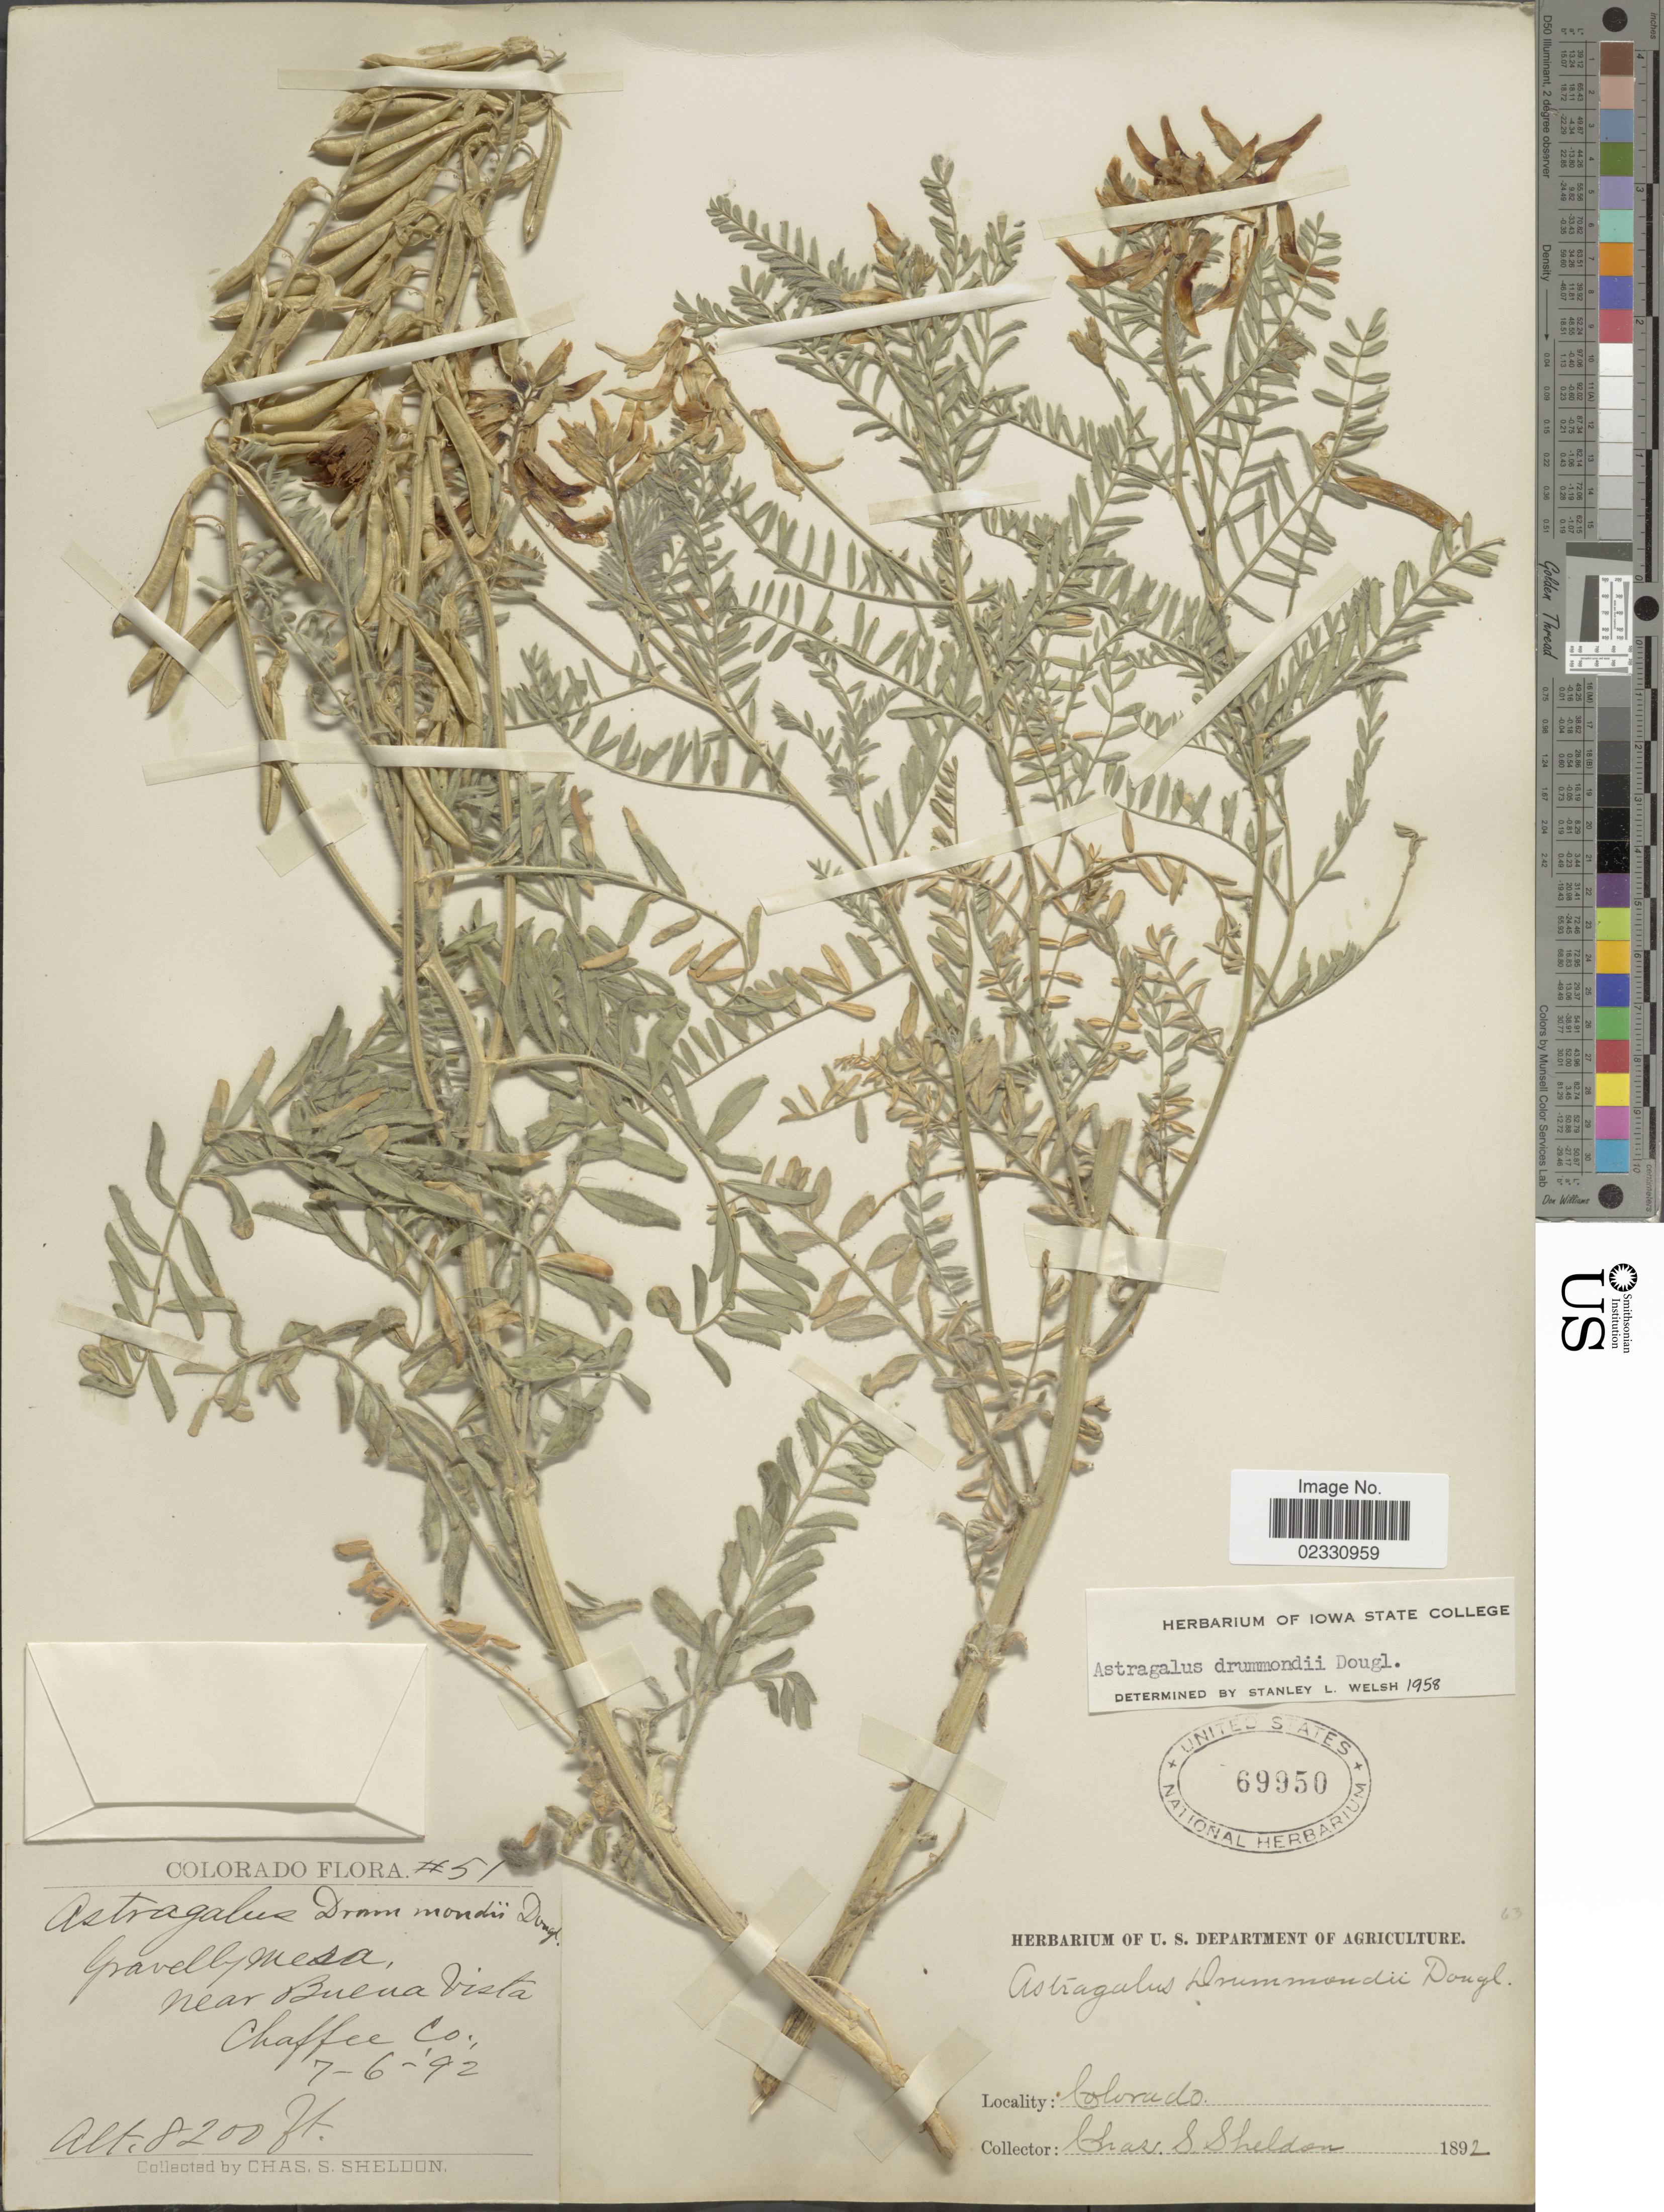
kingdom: Plantae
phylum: Tracheophyta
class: Magnoliopsida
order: Fabales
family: Fabaceae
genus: Astragalus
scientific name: Astragalus drummondii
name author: Hook.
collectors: C. S. Sheldon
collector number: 51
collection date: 1892-07-06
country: United States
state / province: Colorado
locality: Gravelly mesa, near Buena Vista, Chaffee Co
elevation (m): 2499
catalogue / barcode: US 69950